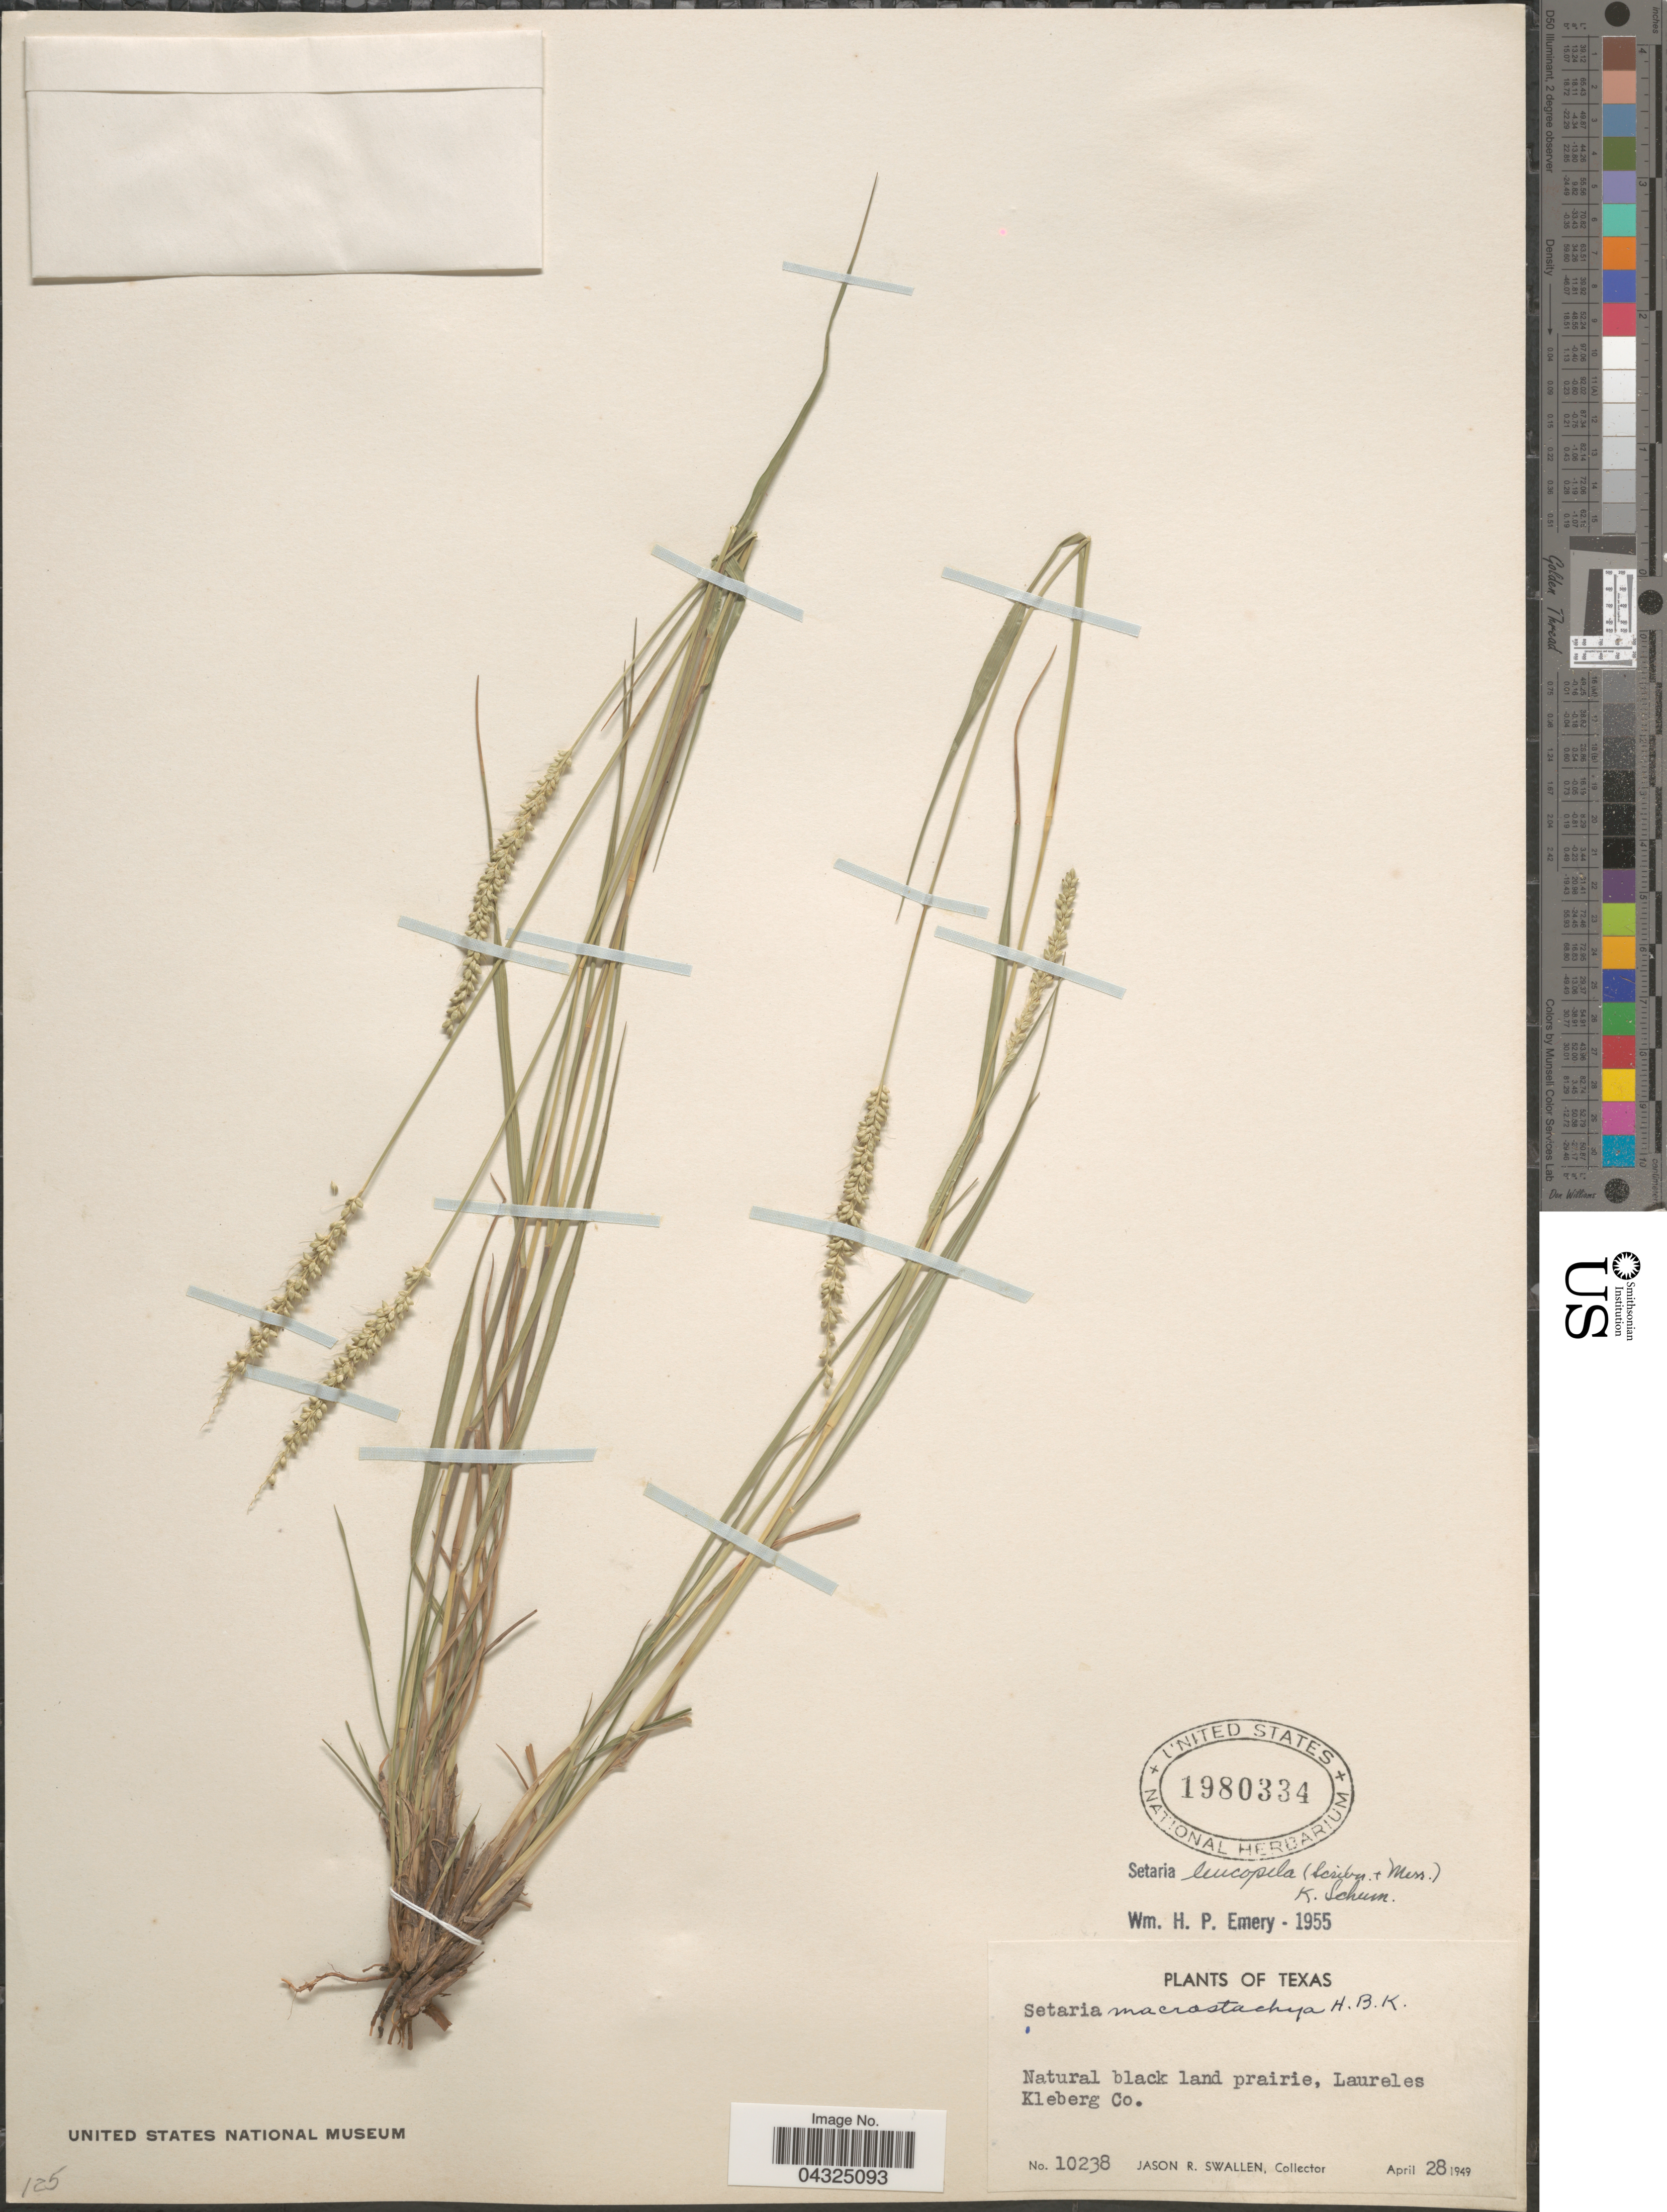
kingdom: Plantae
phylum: Tracheophyta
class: Liliopsida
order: Poales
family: Poaceae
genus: Setaria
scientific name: Setaria leucopila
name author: (Scribn. & Merr.) K. Schum.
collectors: J. R. Swallen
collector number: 10238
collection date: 1949-04-28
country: United States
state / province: Texas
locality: Natural black land prairie, Laureles Kleberg Co.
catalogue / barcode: US 1980334